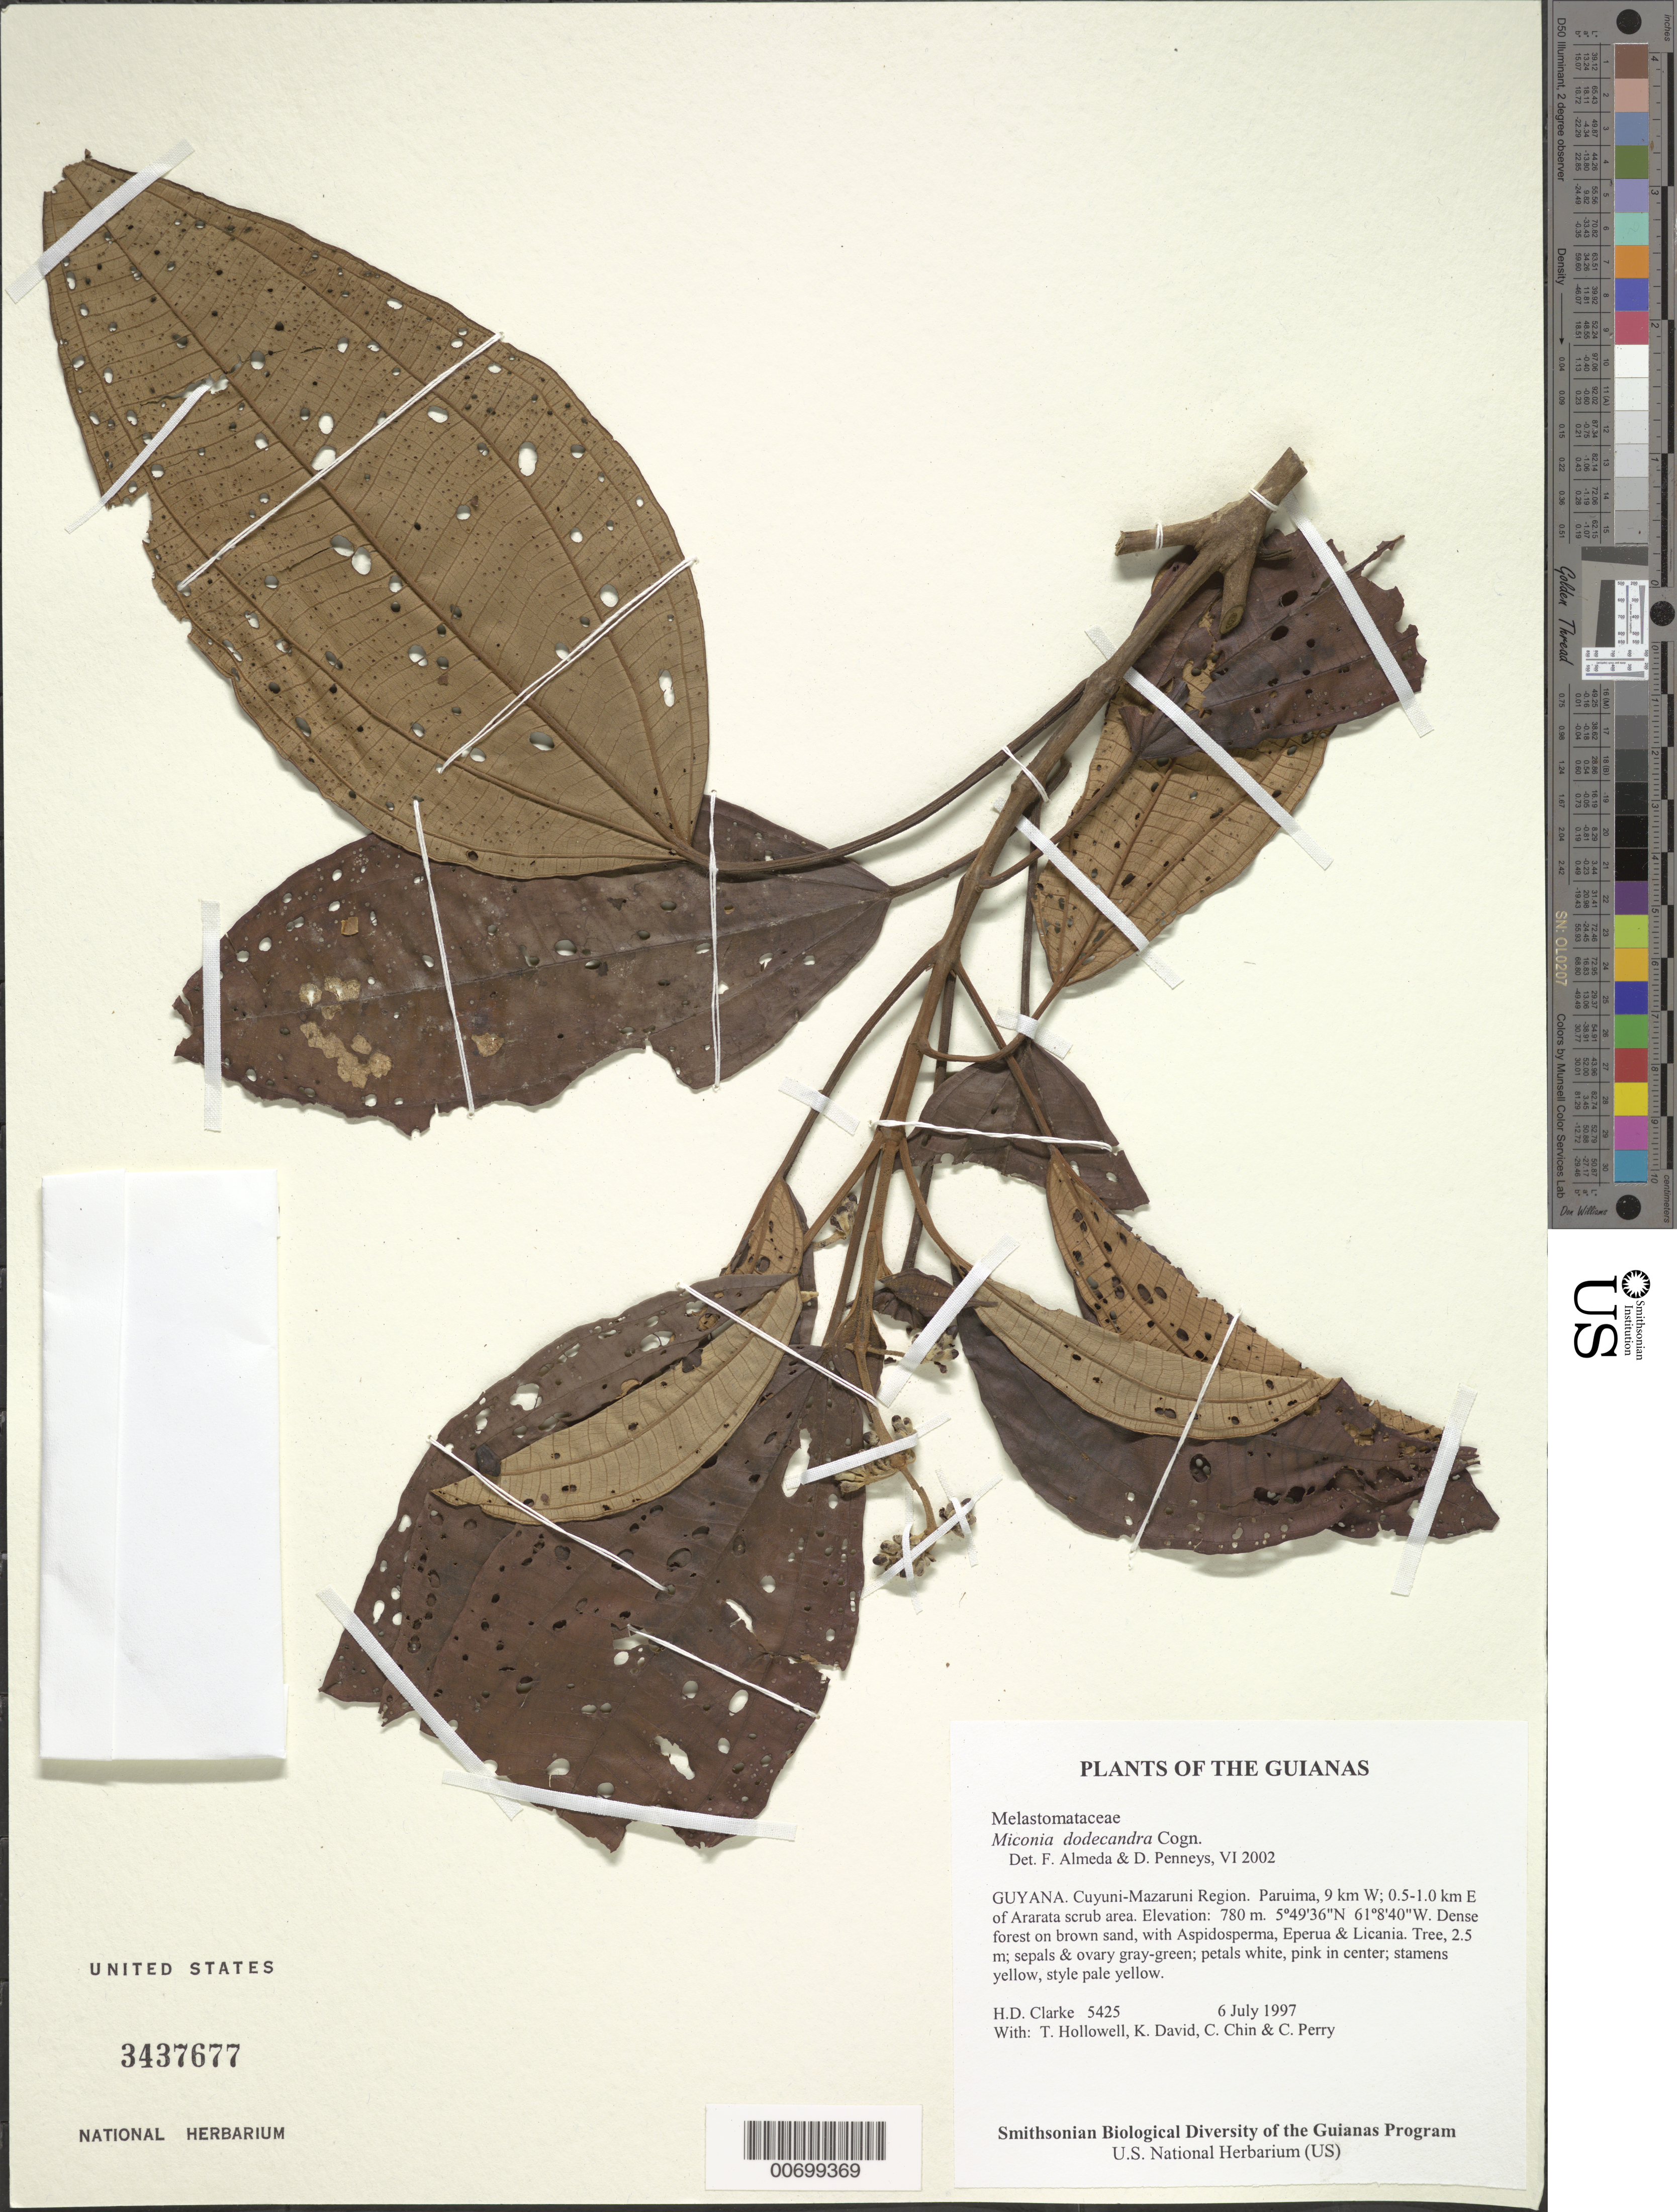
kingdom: Plantae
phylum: Tracheophyta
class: Magnoliopsida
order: Myrtales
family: Melastomataceae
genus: Miconia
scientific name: Miconia dodecandra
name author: Cogn.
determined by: Almeda, F.; Penneys, D. S.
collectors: H. D. Clarke, T. Hollowell, K. David, C. Chin & C. Perry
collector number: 5425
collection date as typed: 6 July 1997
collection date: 1997-07-06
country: Guyana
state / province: Cuyuni-Mazaruni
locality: Paruima, 9 km W; 0.5-1.0 km E of Ararata scrub area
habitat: Dense forest on brown sand, with Aspidosperma, Eperua & Licania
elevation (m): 780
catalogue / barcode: US 3437677